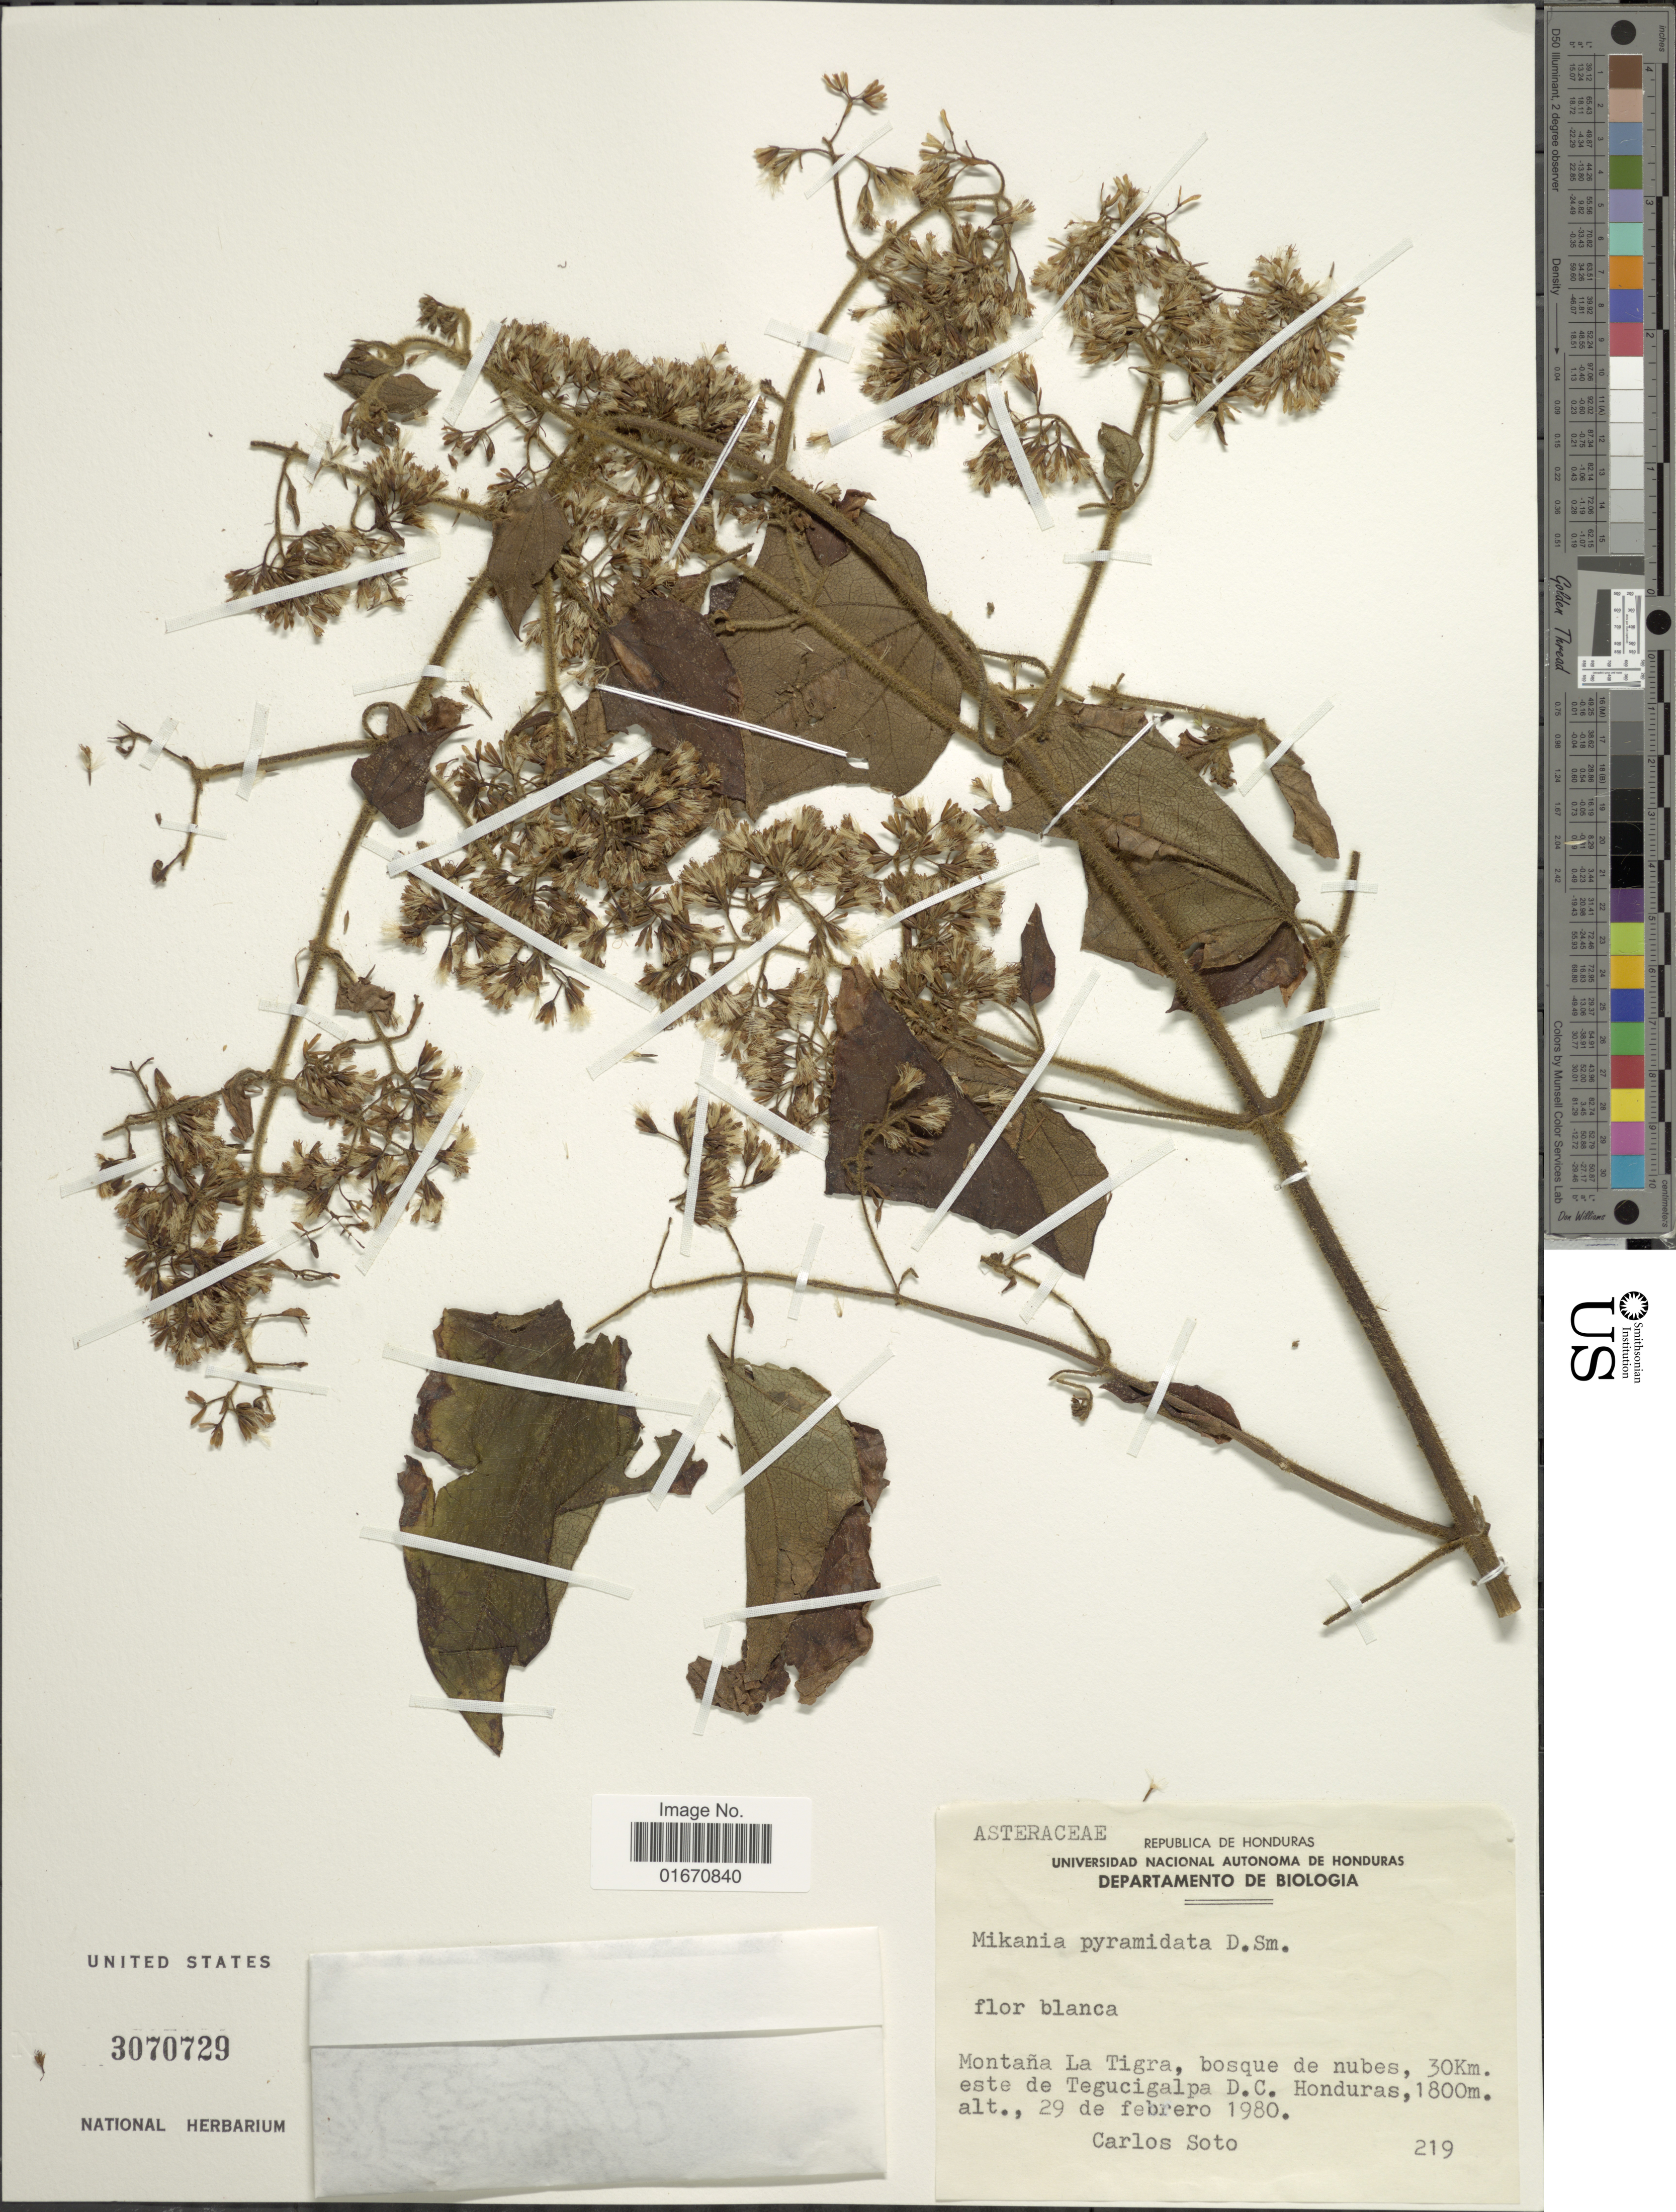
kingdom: Plantae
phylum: Tracheophyta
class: Magnoliopsida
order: Asterales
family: Asteraceae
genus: Mikania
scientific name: Mikania pyramidata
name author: Donn. Sm.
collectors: C. Soto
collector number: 219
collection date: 1980-02-29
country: Honduras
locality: Montana La Tigra, 30 km este de Tegucigalpa D.C.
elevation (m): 1800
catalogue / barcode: US 3070729